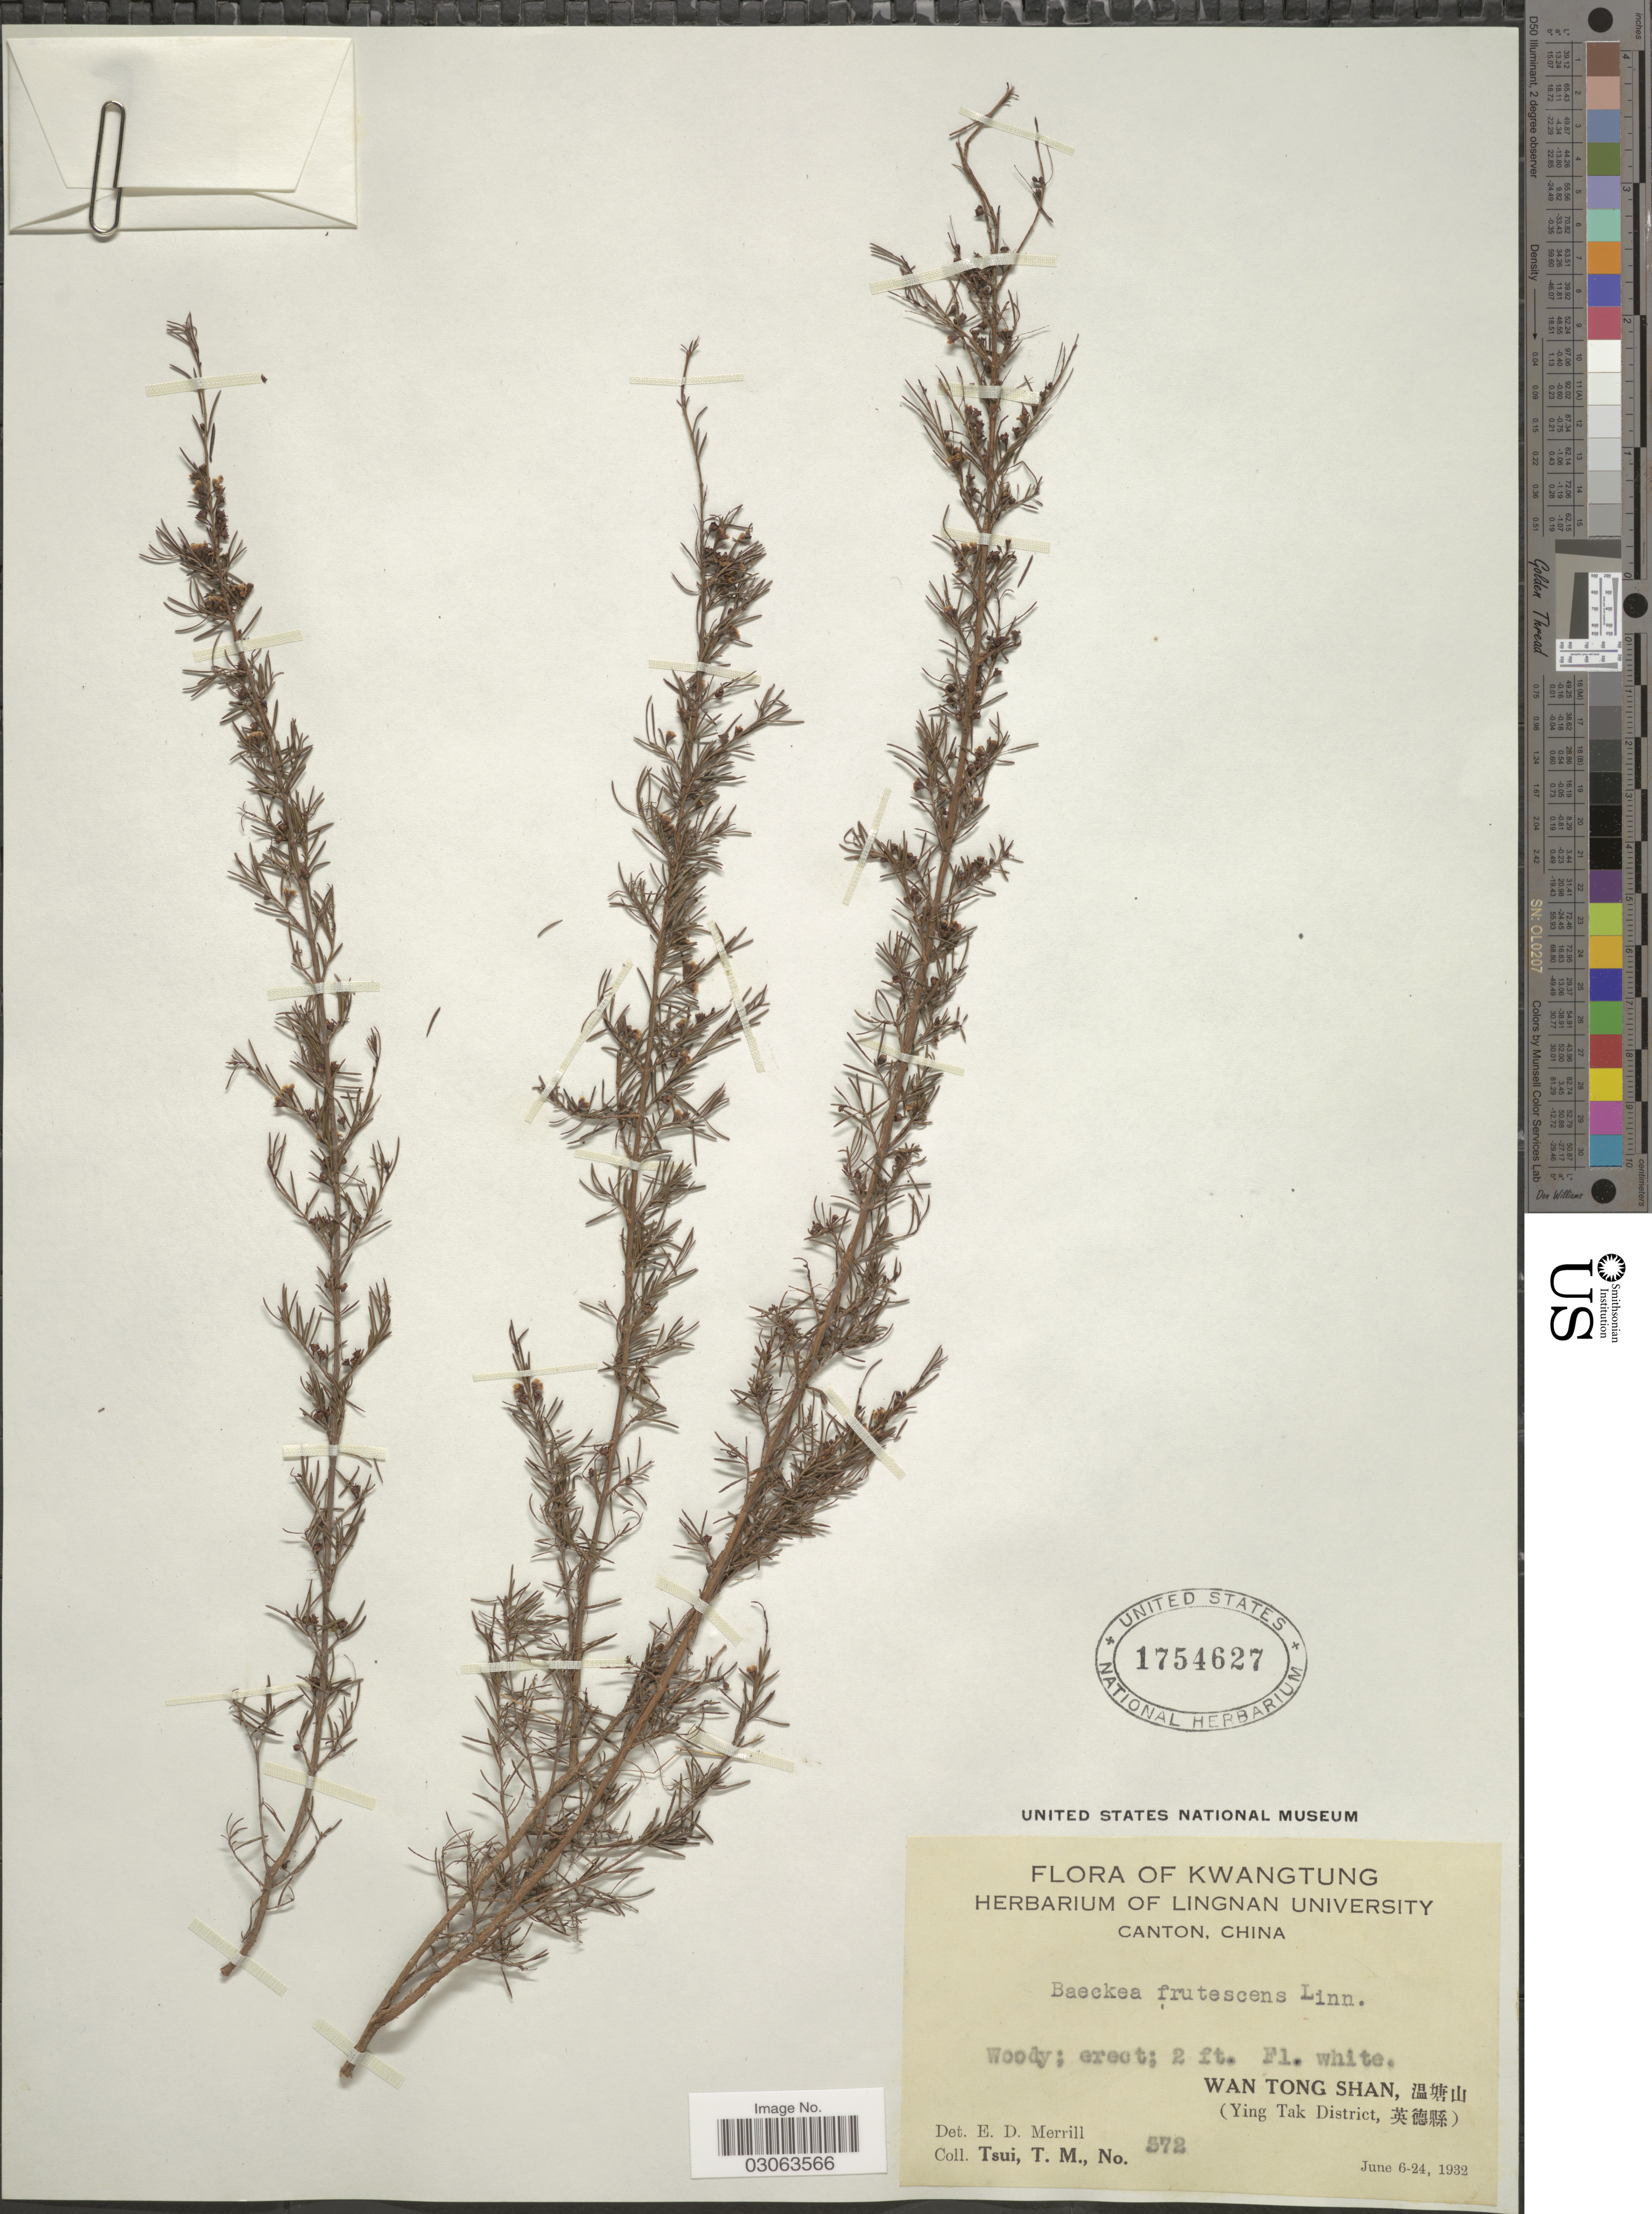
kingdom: Plantae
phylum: Tracheophyta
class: Magnoliopsida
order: Myrtales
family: Myrtaceae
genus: Baeckea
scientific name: Baeckea frutescens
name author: L.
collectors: T. Tsui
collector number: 572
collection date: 1932-06-06/1932-06-24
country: China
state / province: Guangdong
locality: Kwangtung. Wan Tong Shan, (Ying Tak District).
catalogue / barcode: US 1754627